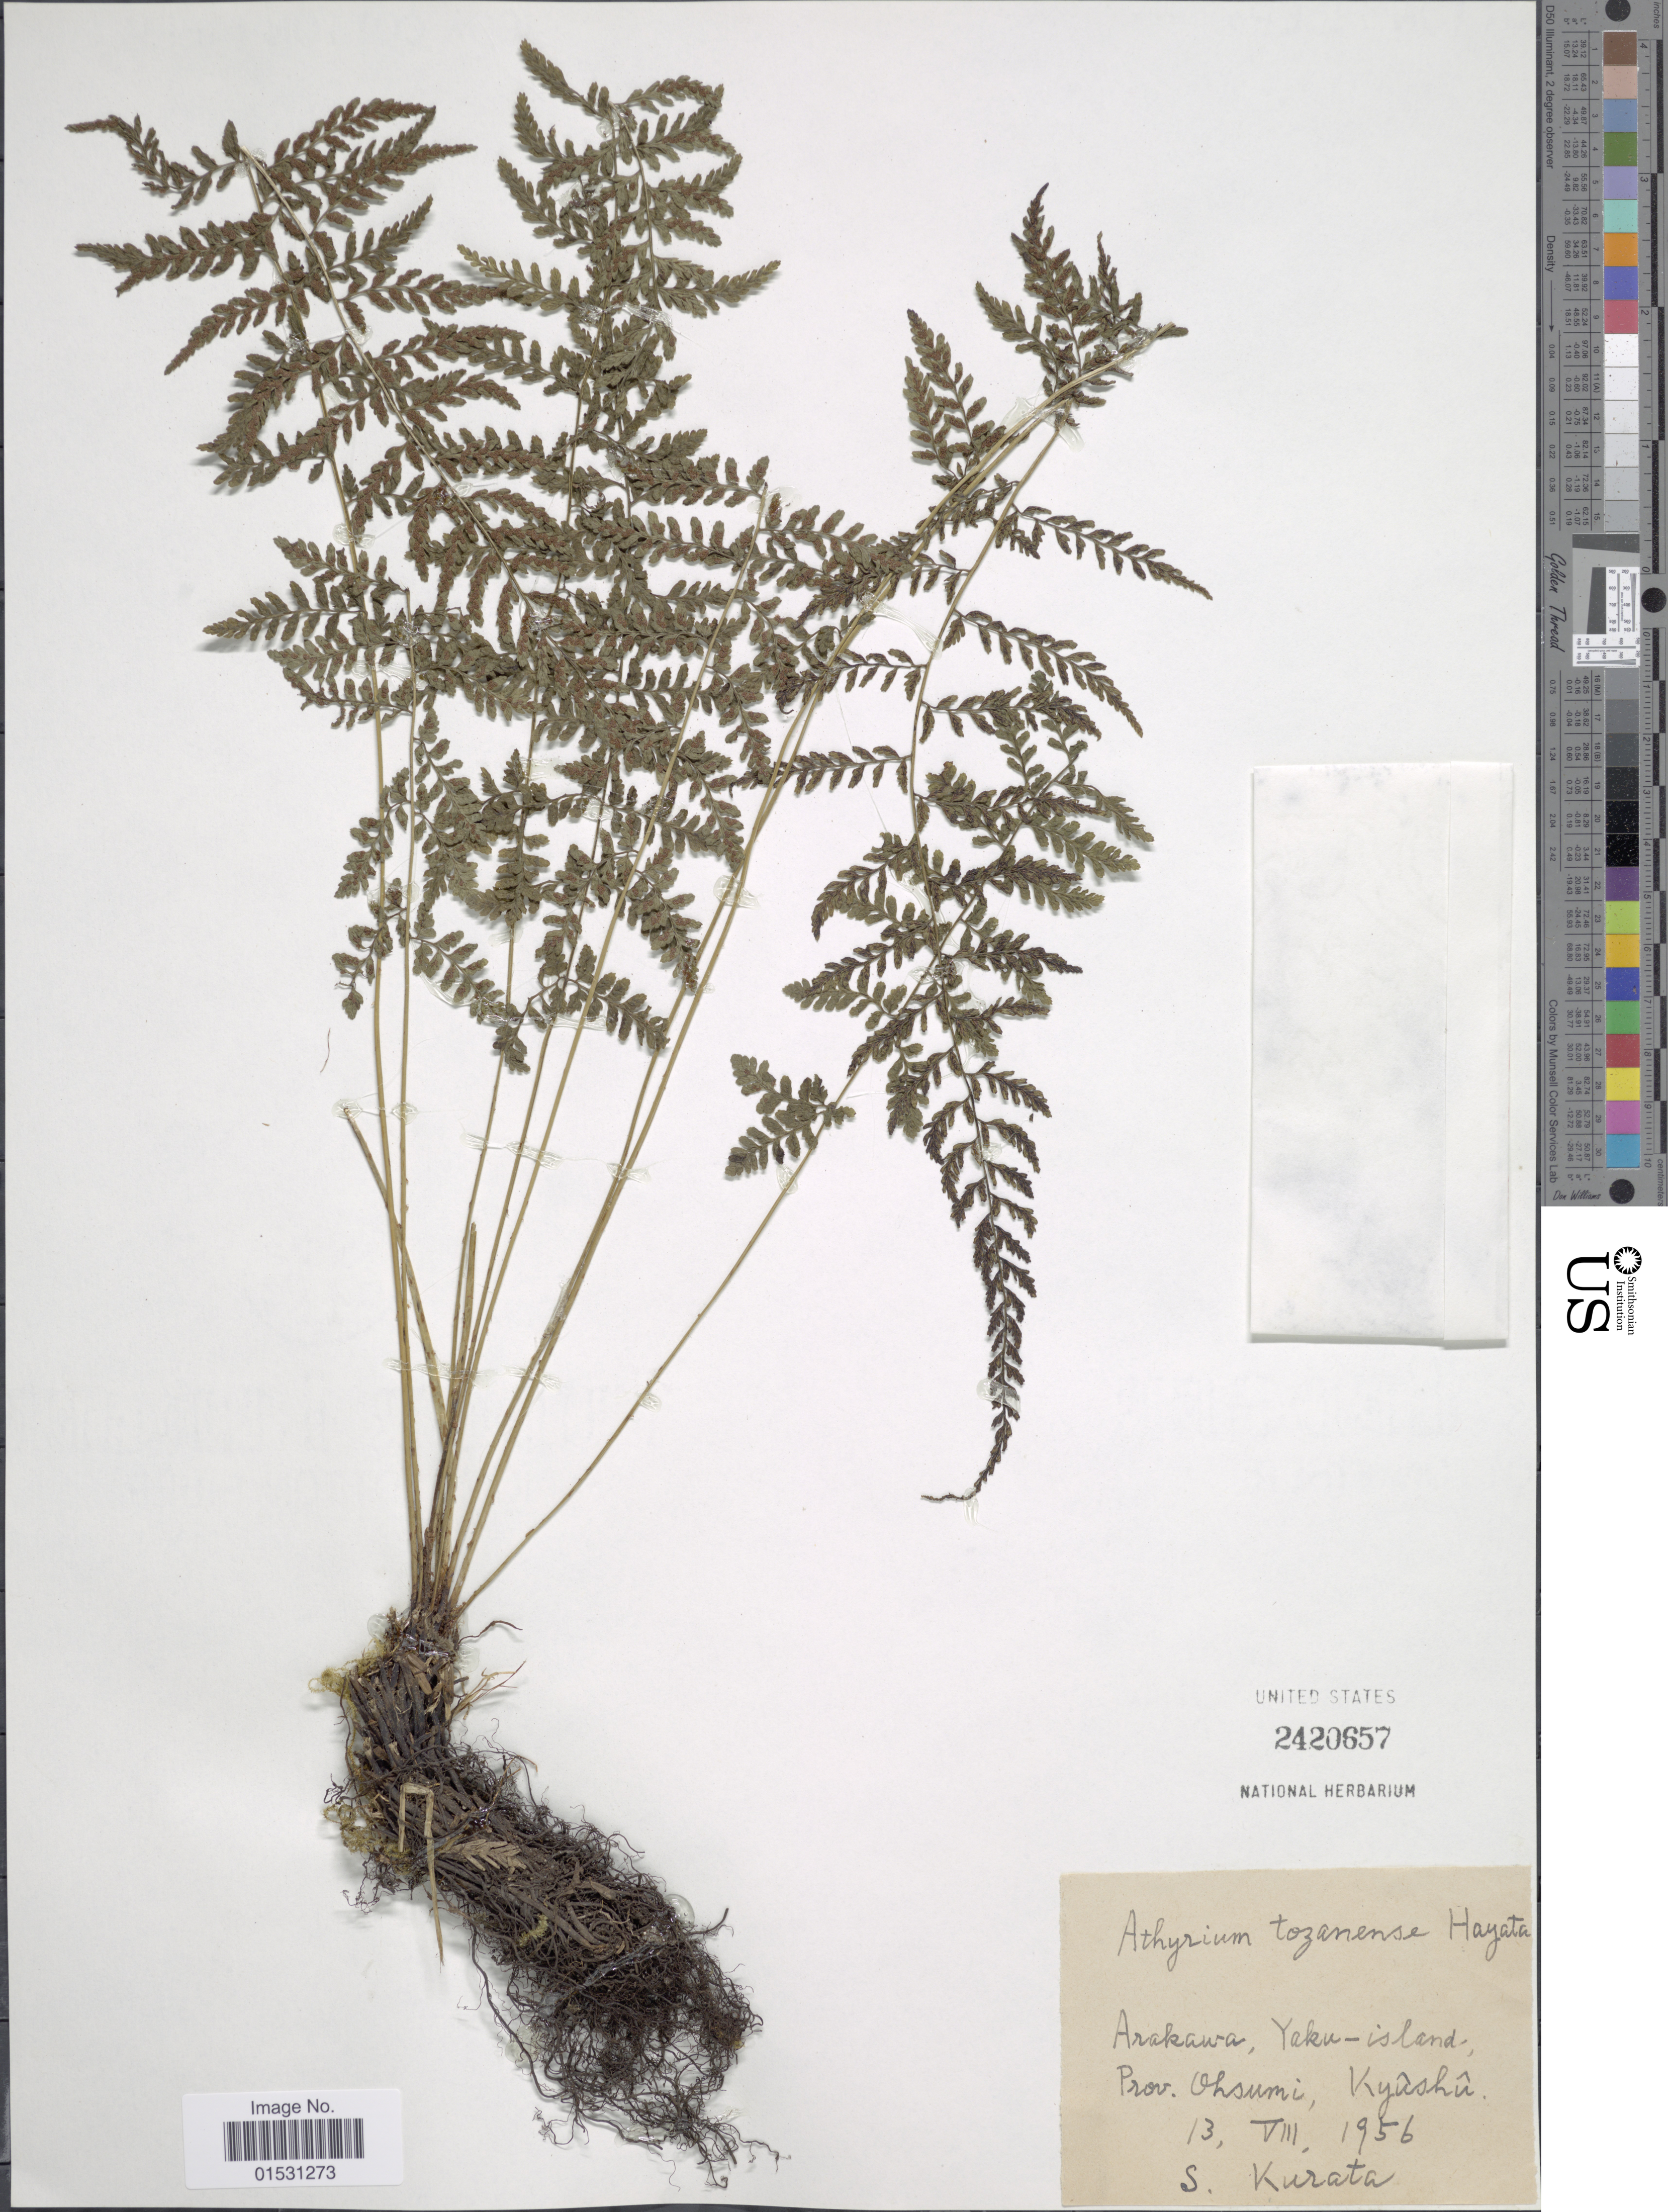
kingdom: Plantae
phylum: Tracheophyta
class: Polypodiopsida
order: Polypodiales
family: Athyriaceae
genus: Athyrium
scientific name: Athyrium tozanense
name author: (Hayata) Hayata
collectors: Sa. Kurata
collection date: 1956-08-13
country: Japan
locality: Arakawa, Yaku-island, Prov. Ohsumi, Kyushu.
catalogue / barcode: US 2420657